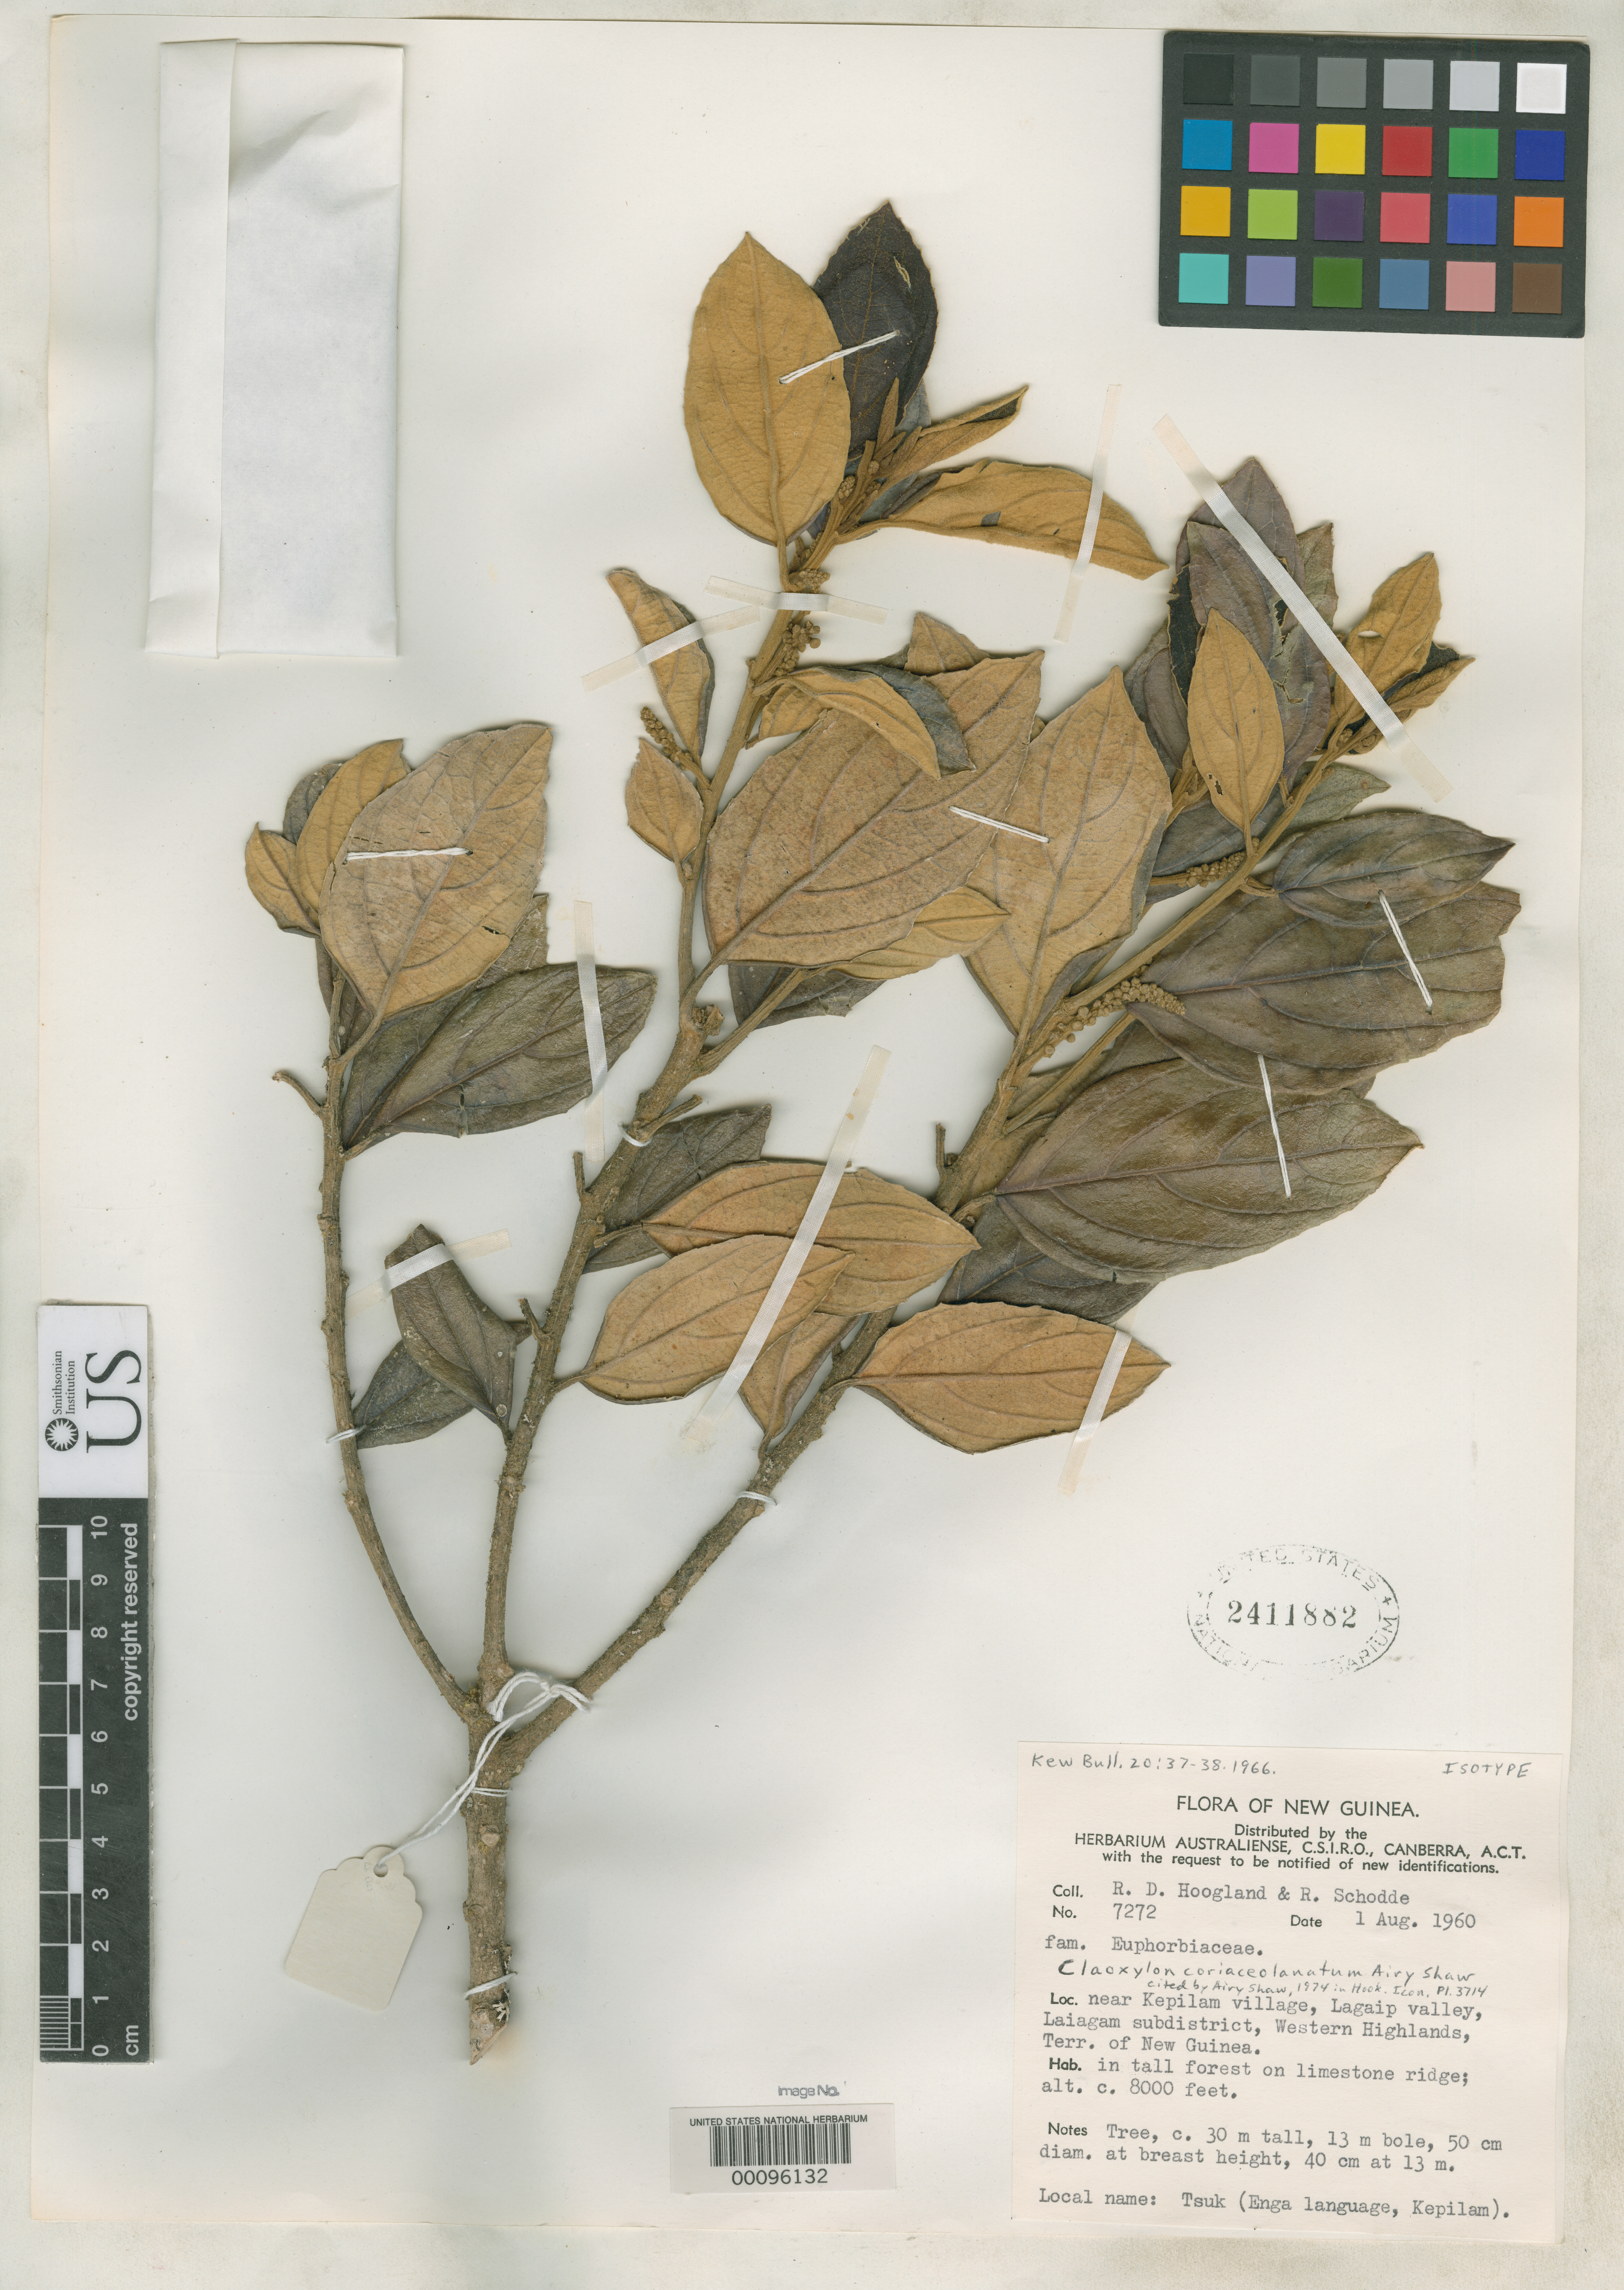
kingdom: Plantae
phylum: Tracheophyta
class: Magnoliopsida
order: Malpighiales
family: Euphorbiaceae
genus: Claoxylon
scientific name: Claoxylon coriaceo-lanatum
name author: Airy Shaw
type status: Isotype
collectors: R. D. Hoogland & R. Schodde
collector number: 7272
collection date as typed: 01 Aug 1960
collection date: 1960-08-01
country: Papua New Guinea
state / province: Enga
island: New Guinea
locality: Laiagam subdistr., Lagaip Valley, near Kepilam Village.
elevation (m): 2438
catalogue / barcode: US 2411882